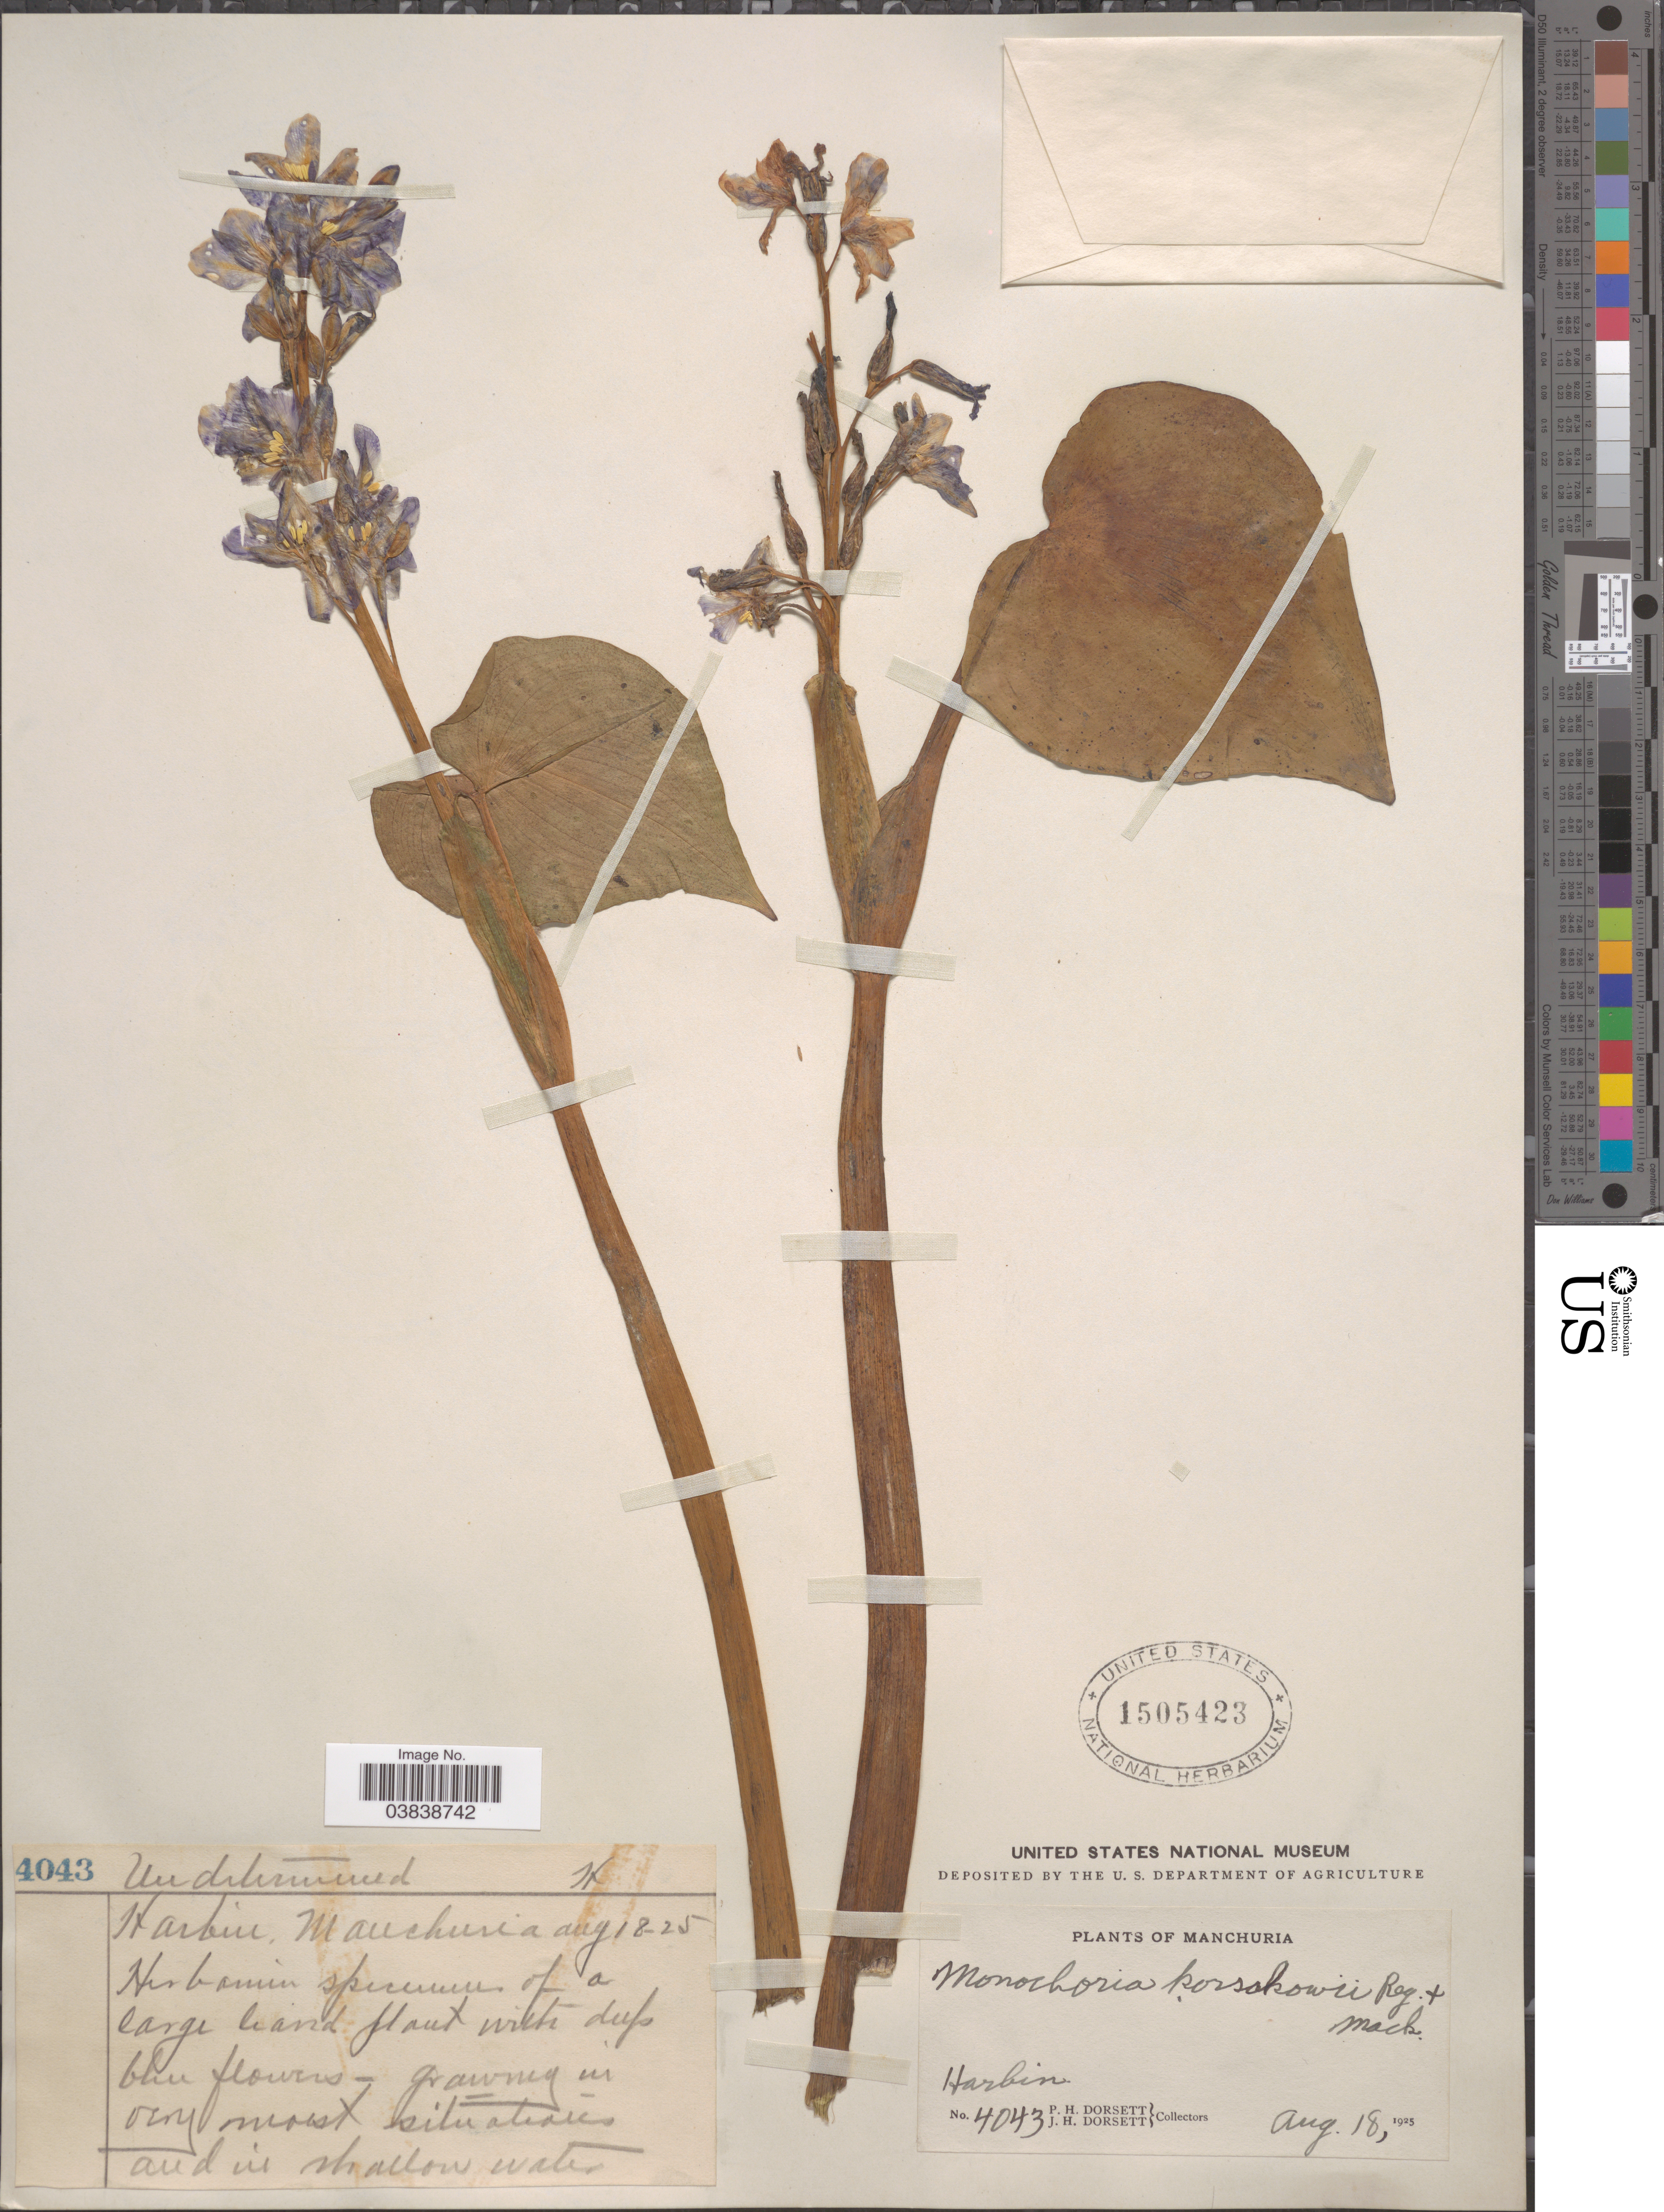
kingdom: Plantae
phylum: Tracheophyta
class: Liliopsida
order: Commelinales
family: Pontederiaceae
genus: Monochoria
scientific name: Monochoria korsakowii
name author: Regel & Maack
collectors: P. H. Dorsett & J. Dorsett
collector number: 4043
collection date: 1925-08-18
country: China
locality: Manchuria. Harbin.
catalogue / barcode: US 1505423